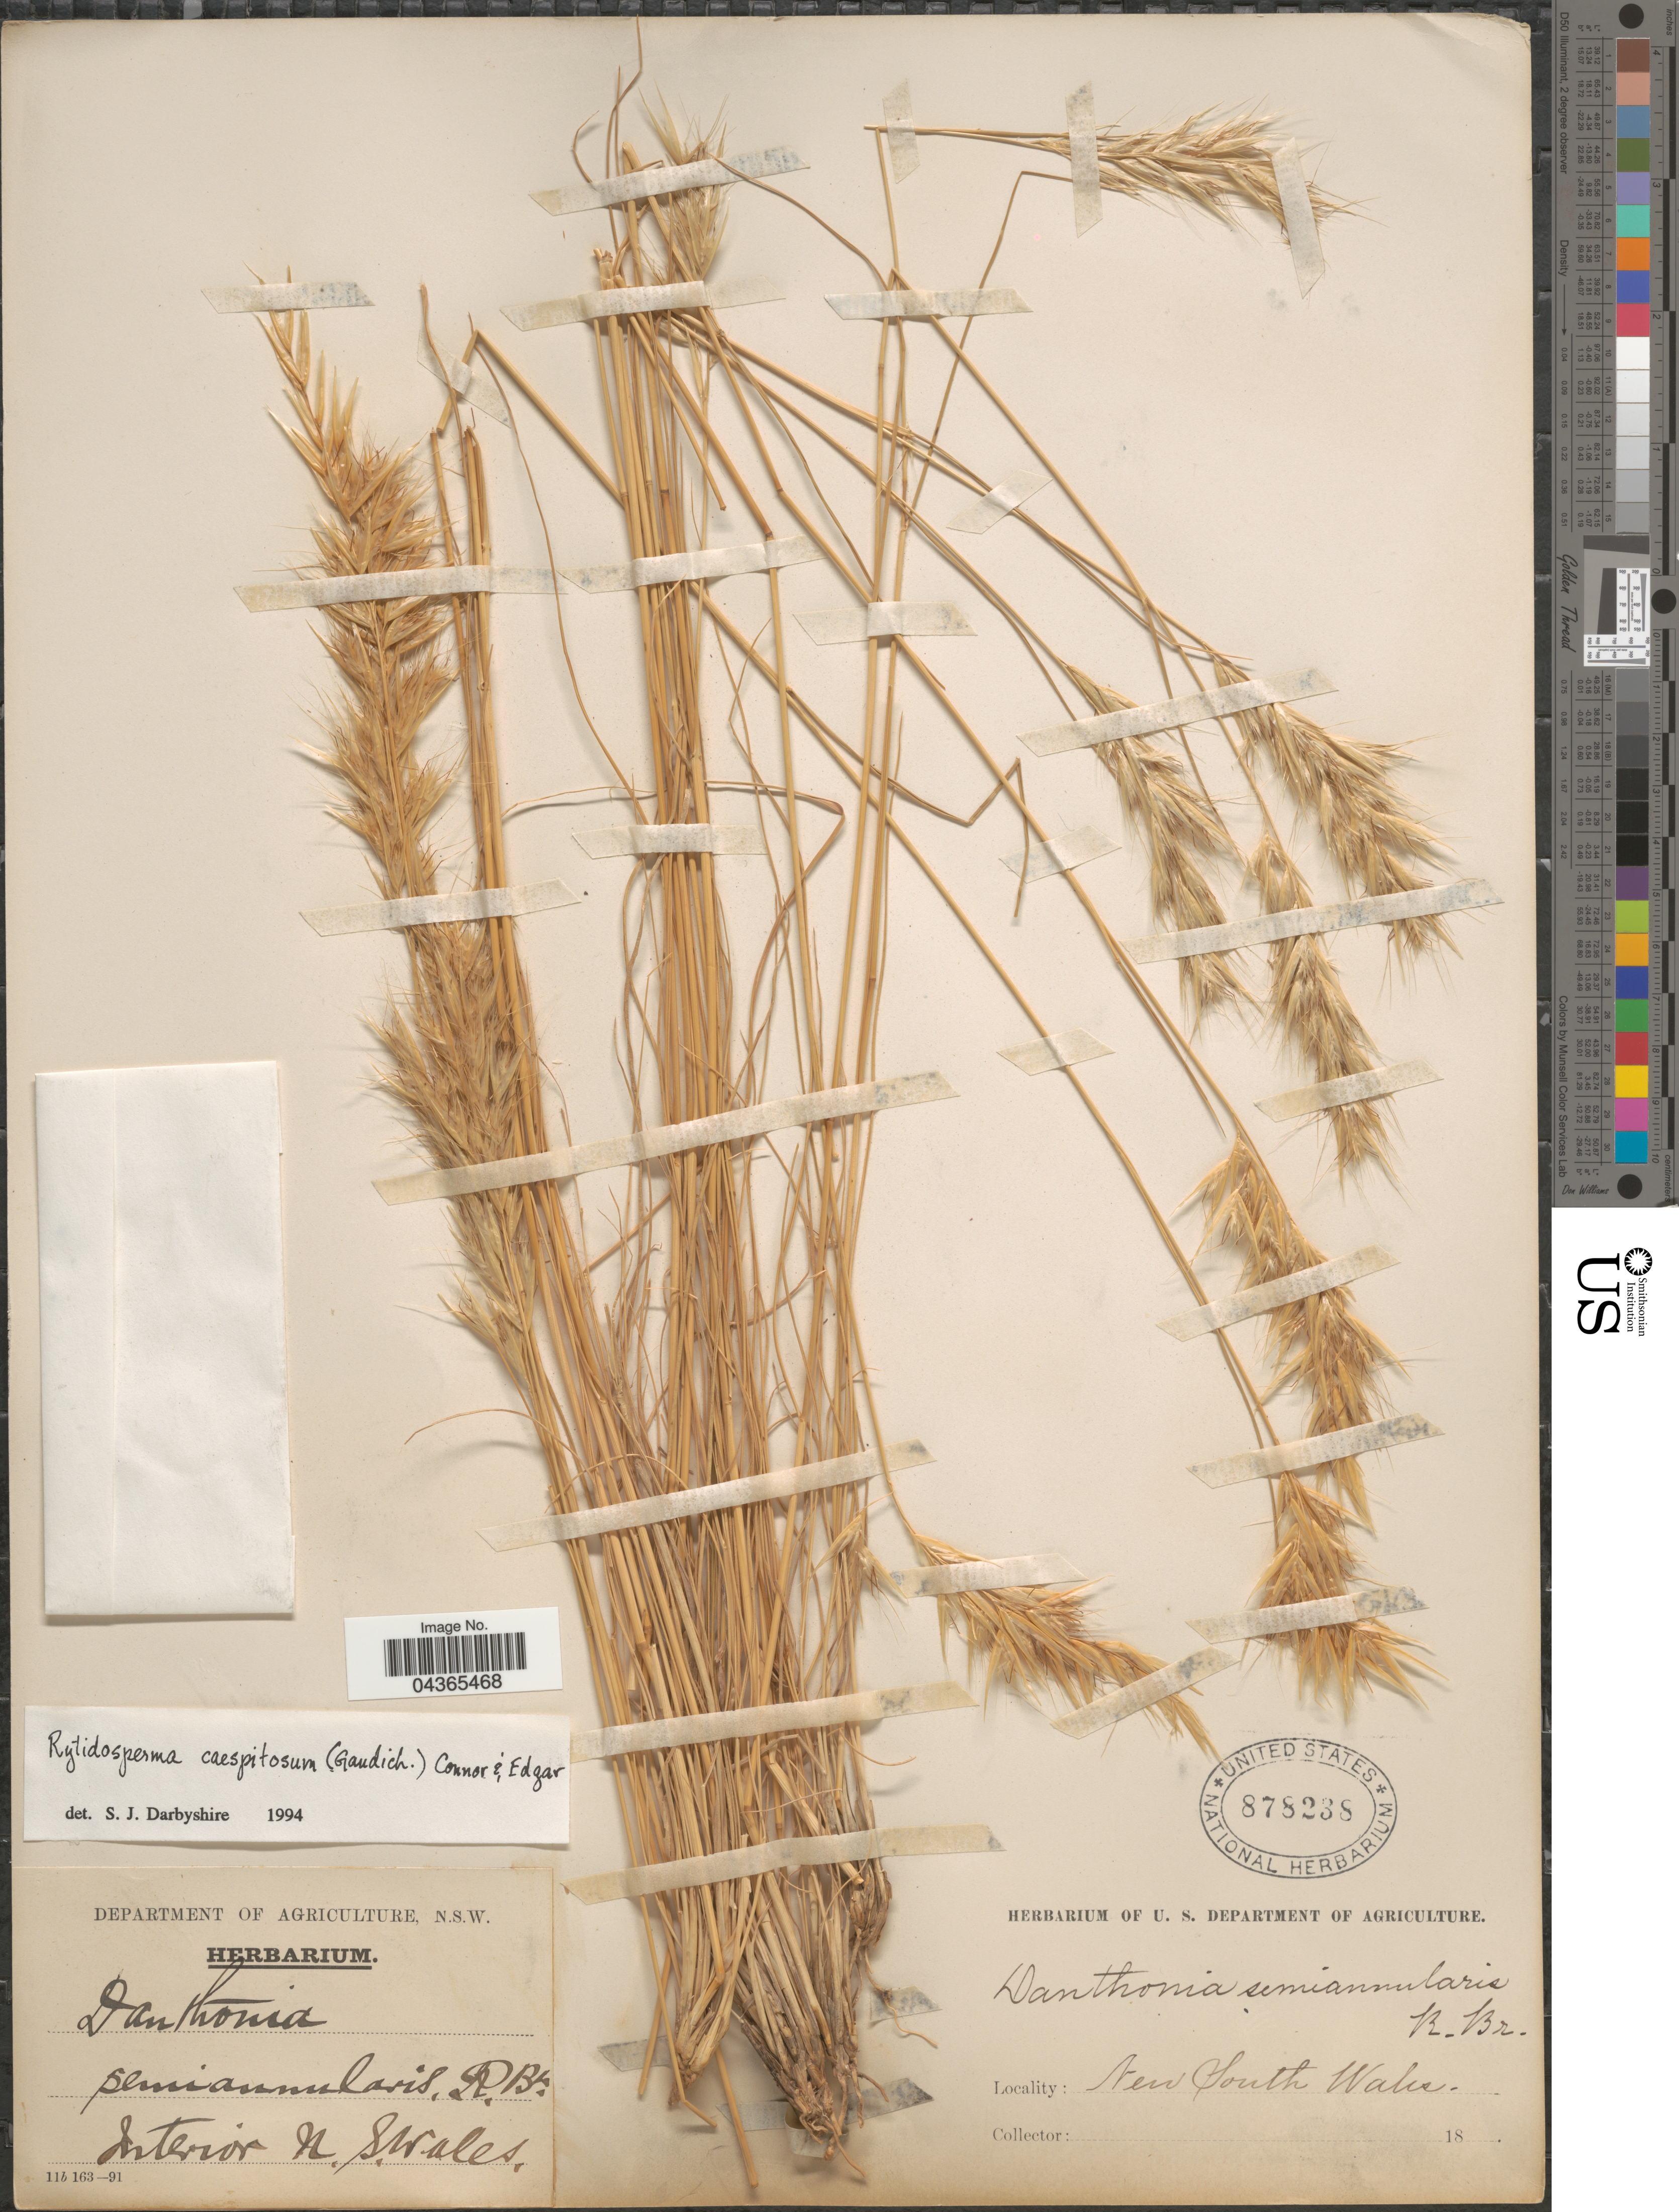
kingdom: Plantae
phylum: Tracheophyta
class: Liliopsida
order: Poales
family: Poaceae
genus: Rytidosperma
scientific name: Rytidosperma caespitosum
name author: (Gaudich.) Connor & Edgar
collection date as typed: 18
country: Australia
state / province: New South Wales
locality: Interior N.S.Wales.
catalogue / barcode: US 878238